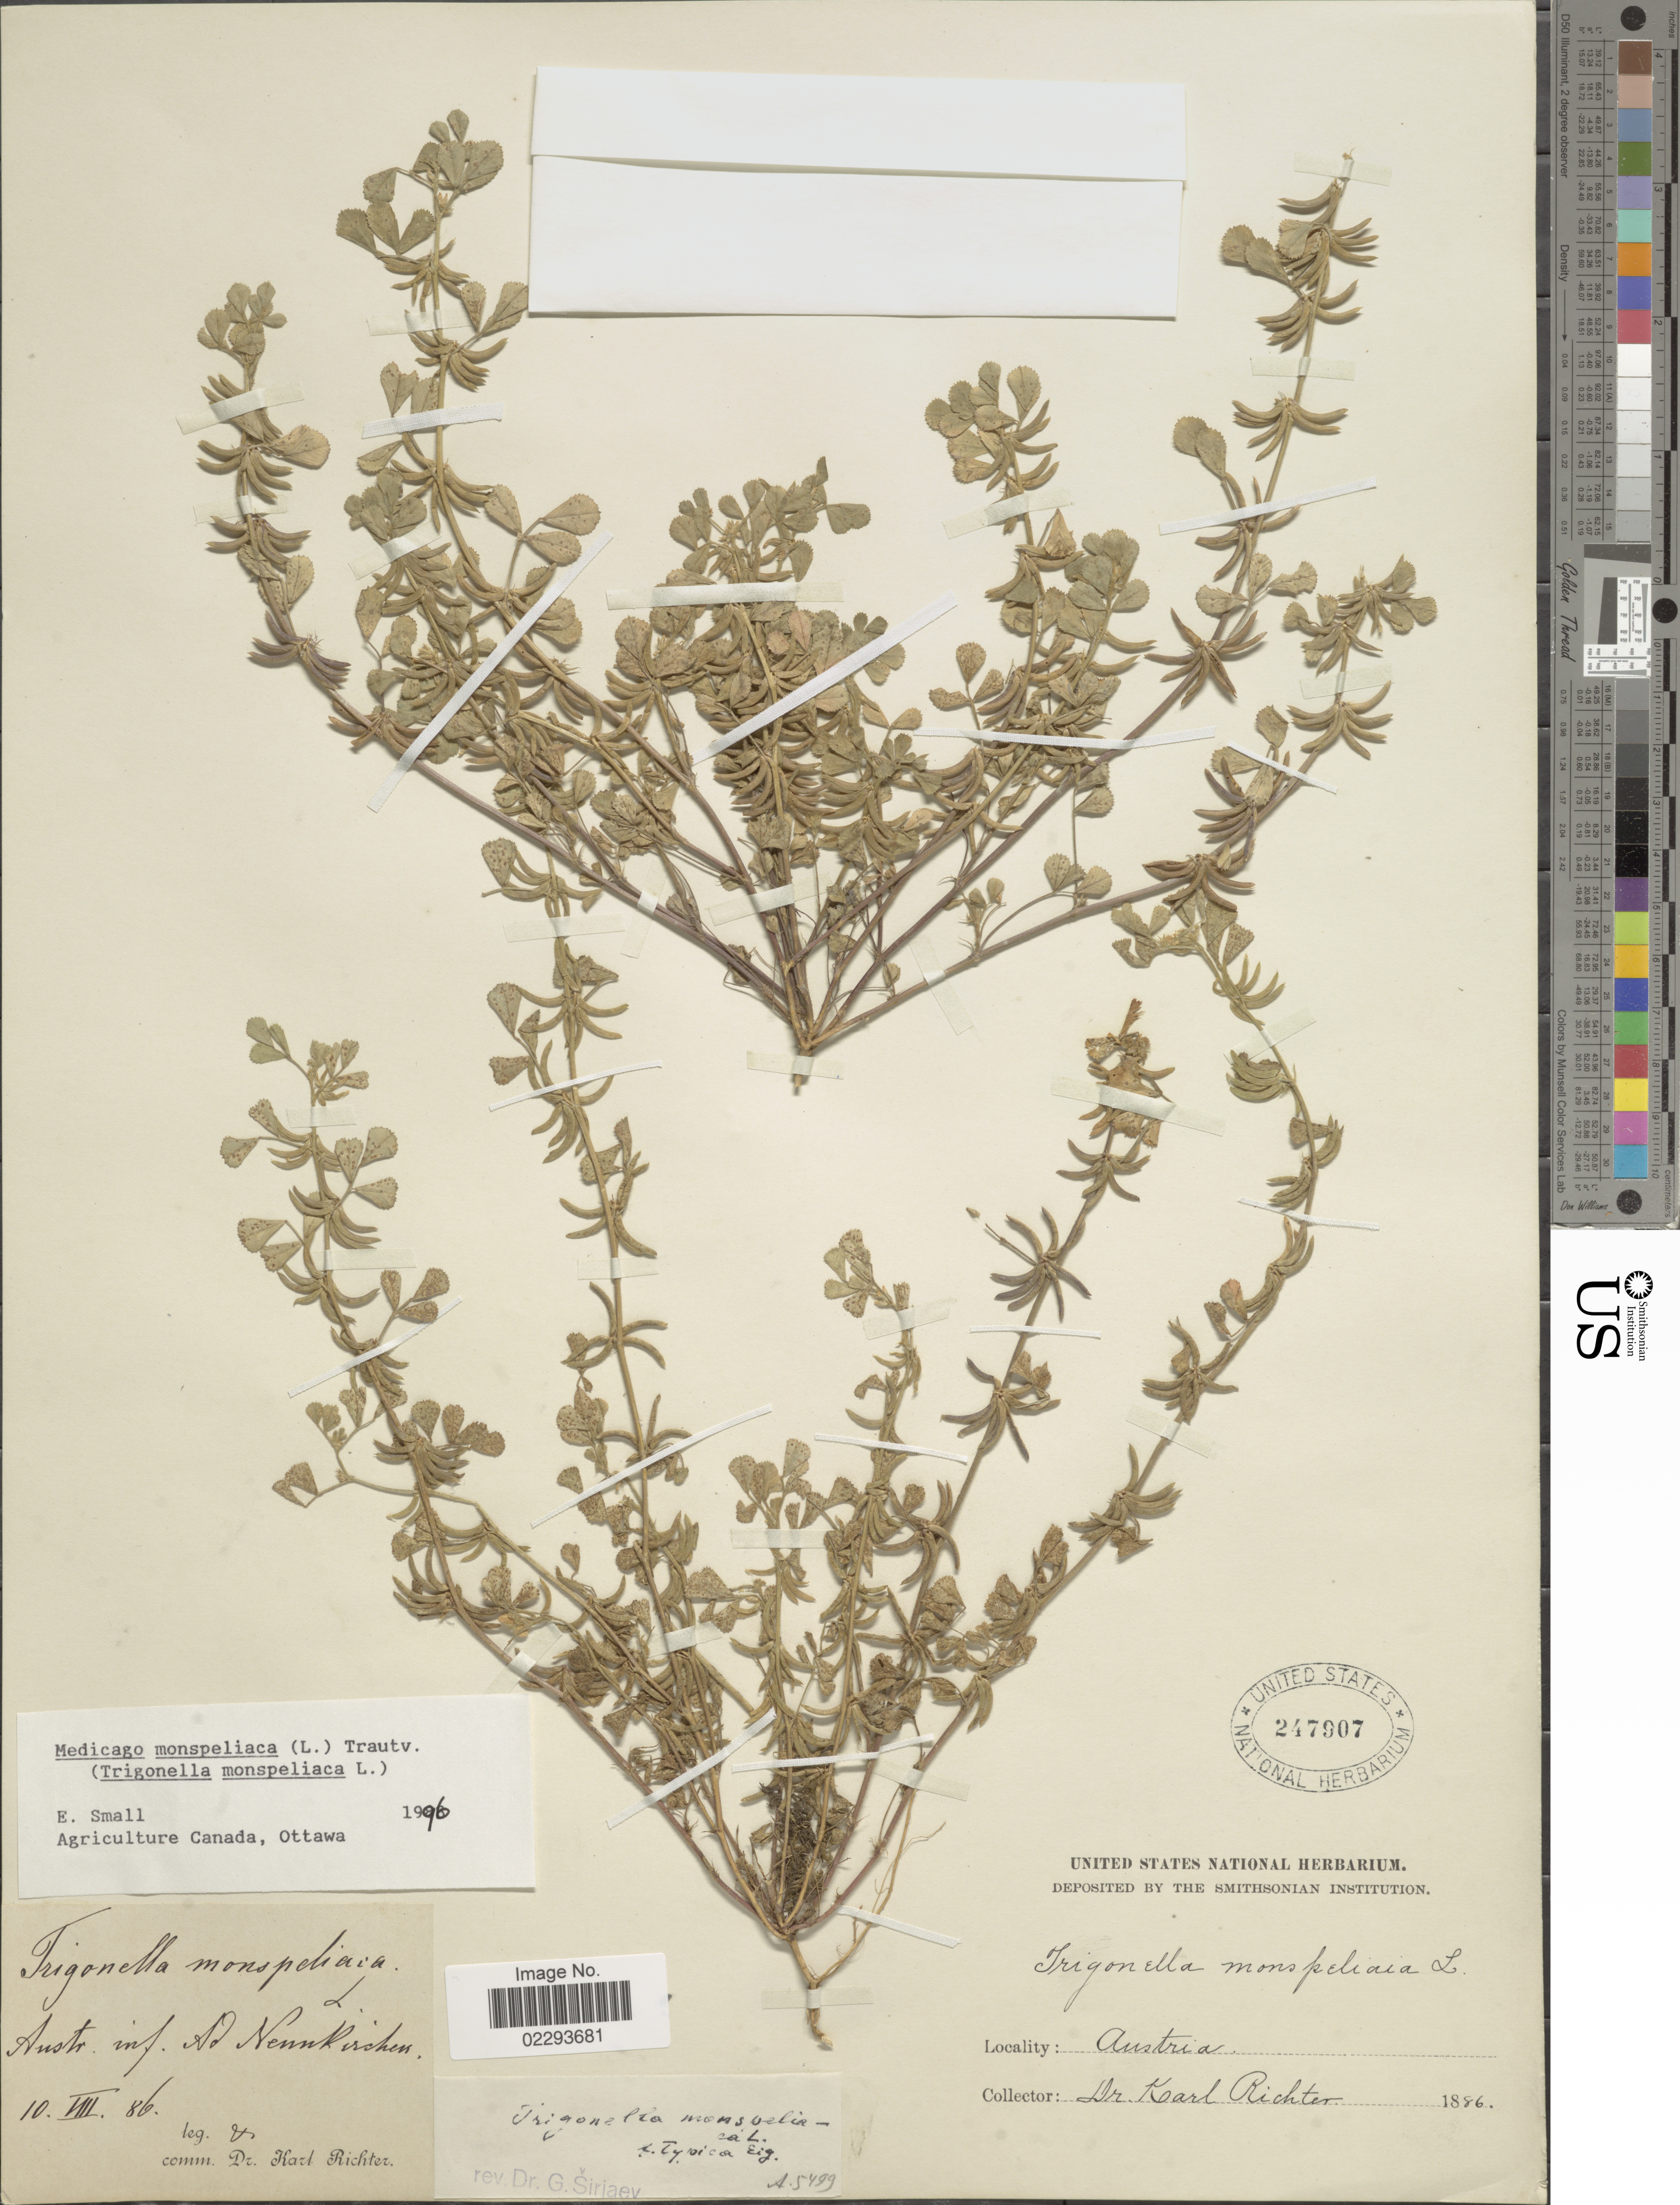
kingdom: Plantae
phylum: Tracheophyta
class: Magnoliopsida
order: Fabales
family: Fabaceae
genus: Medicago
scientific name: Medicago monspeliaca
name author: (L.) Trautv.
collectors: K. Richter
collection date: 1886-08-10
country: Austria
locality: Austria. Austr. inf. Ad Nennekirchem [interpreted].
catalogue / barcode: US 247907